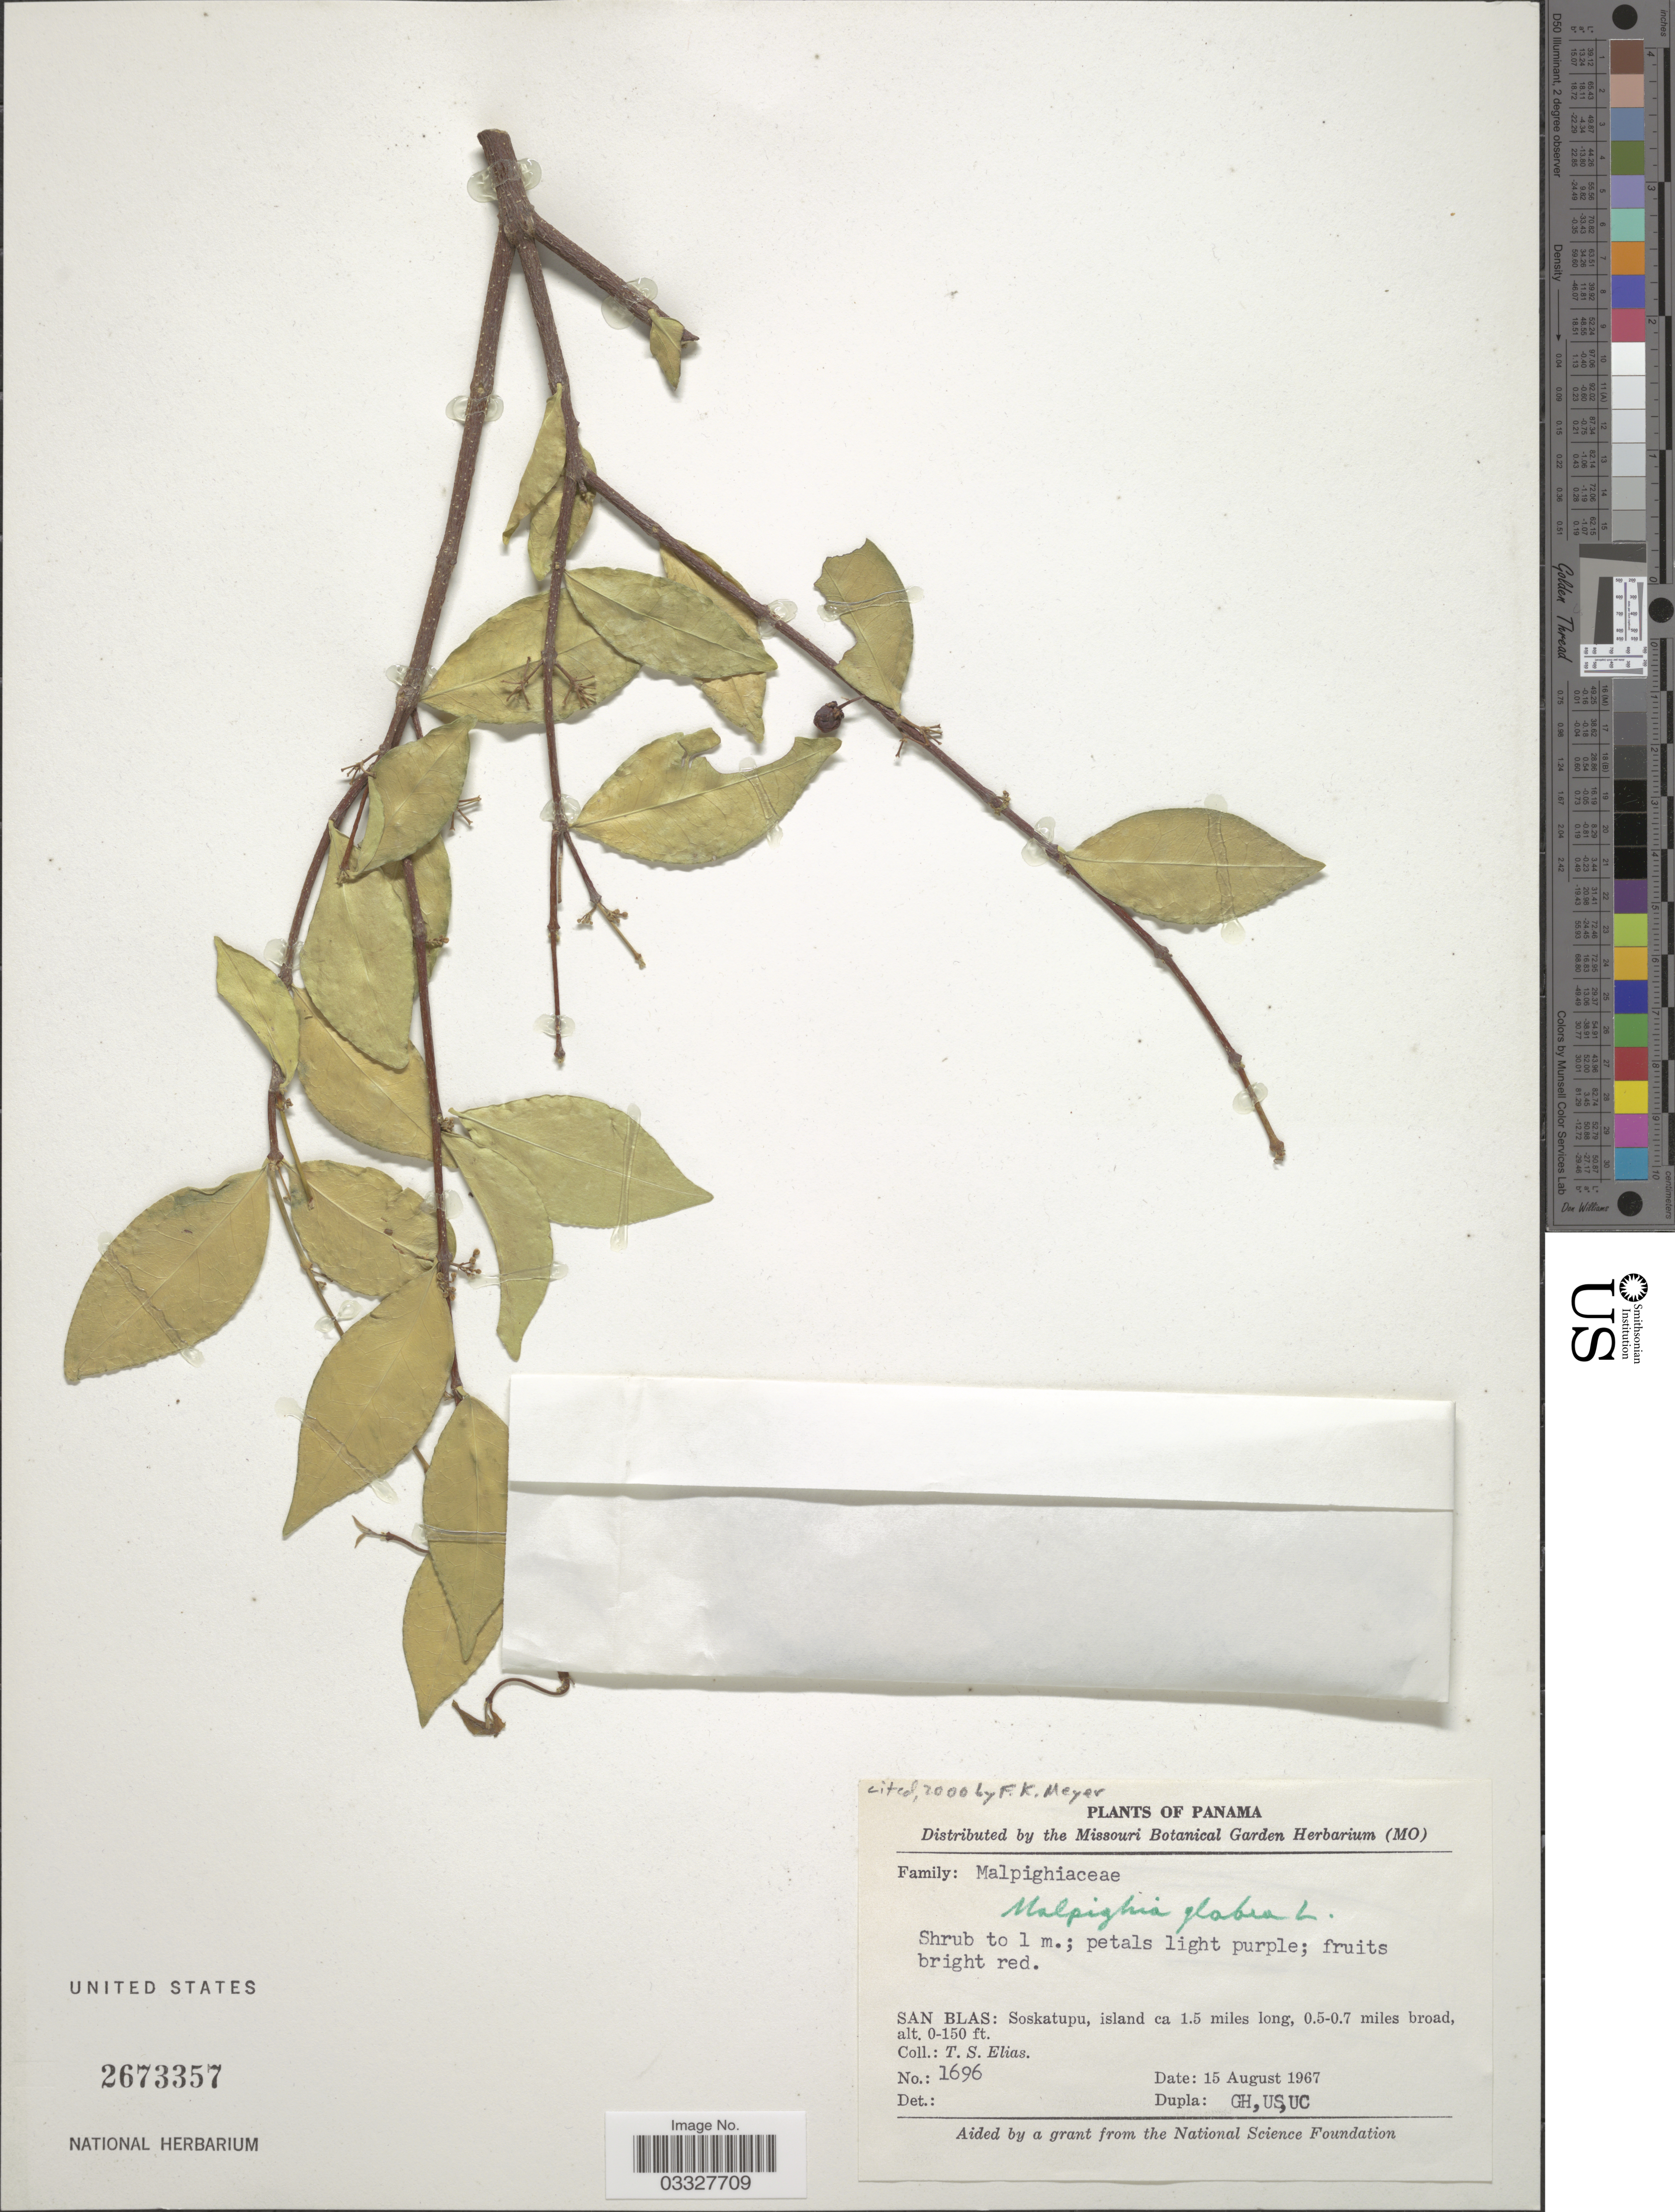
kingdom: Plantae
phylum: Tracheophyta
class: Magnoliopsida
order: Malpighiales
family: Malpighiaceae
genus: Malpighia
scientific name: Malpighia glabra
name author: L.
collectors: T. S. Elias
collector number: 1696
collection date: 1967-08-15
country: Panama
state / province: Kuna Yala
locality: San Blas: Soskatupu, island ca 1.5 miles long.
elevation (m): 0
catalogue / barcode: US 2673357